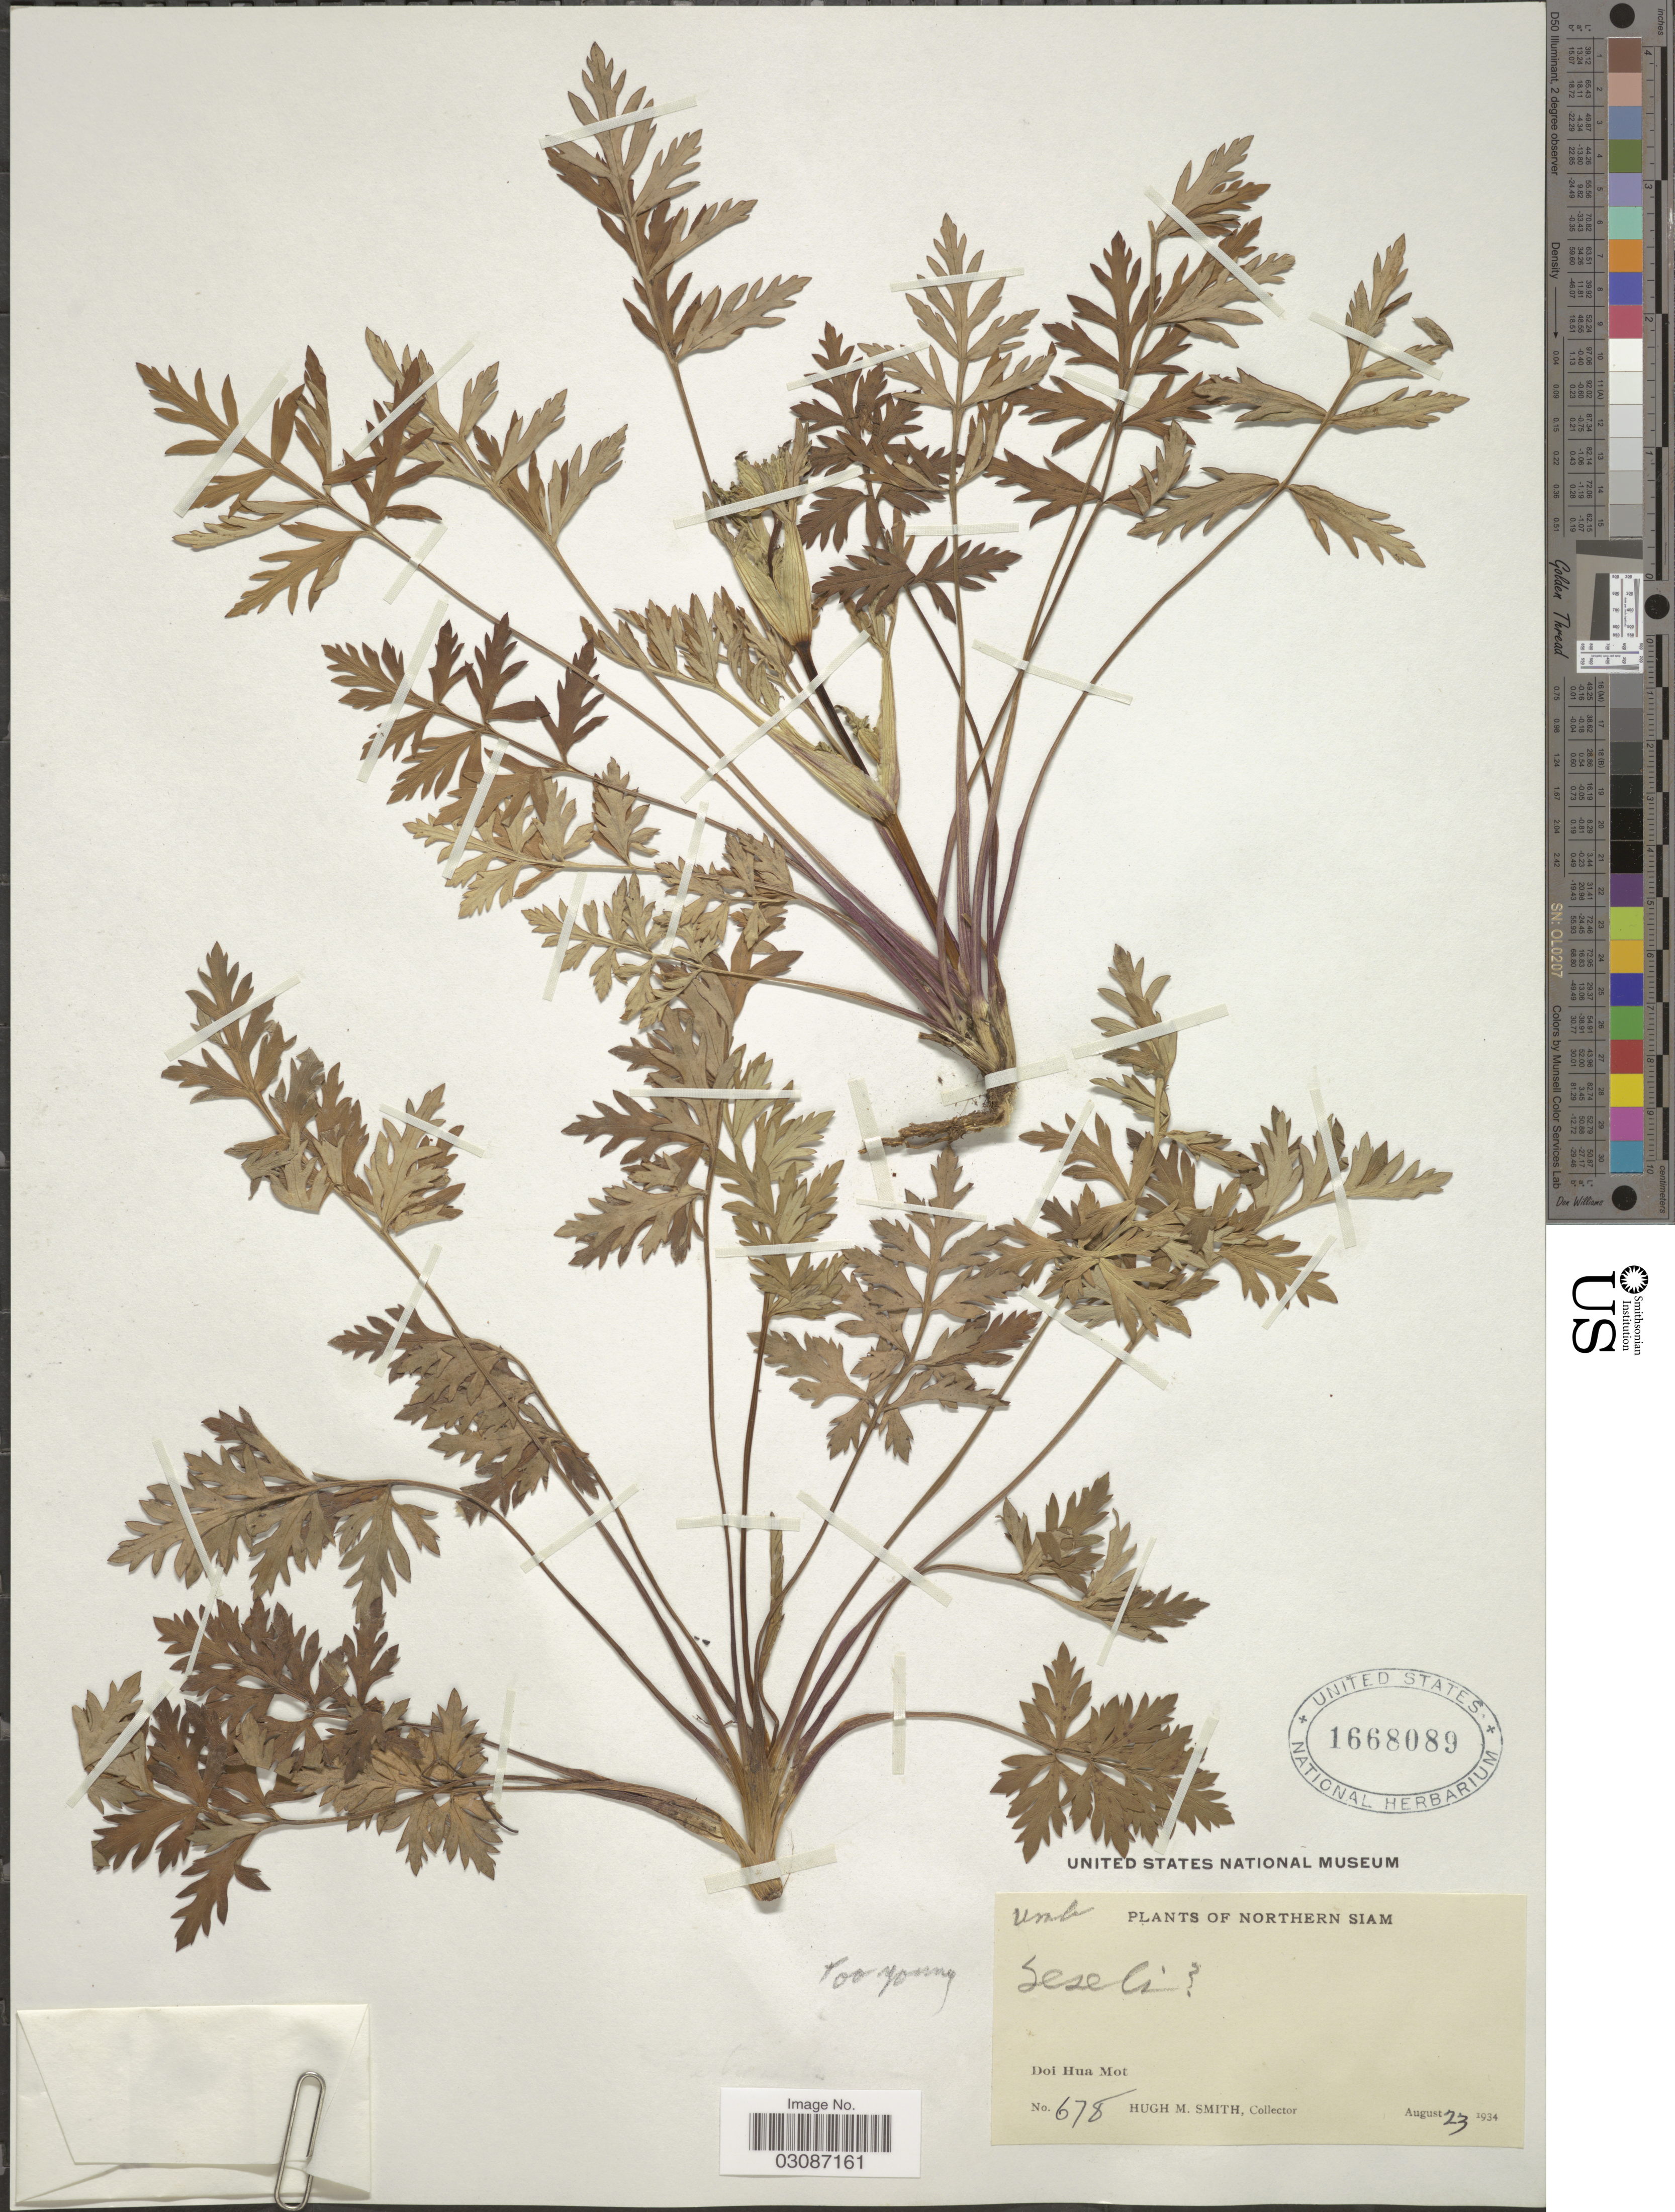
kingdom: Plantae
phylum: Tracheophyta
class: Magnoliopsida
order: Apiales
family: Apiaceae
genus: Seseli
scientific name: Seseli sp.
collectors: H. M. Smith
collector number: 678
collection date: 1934-08-23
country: Thailand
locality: Northern Siam. Doi Hua Mot.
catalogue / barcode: US 1668089